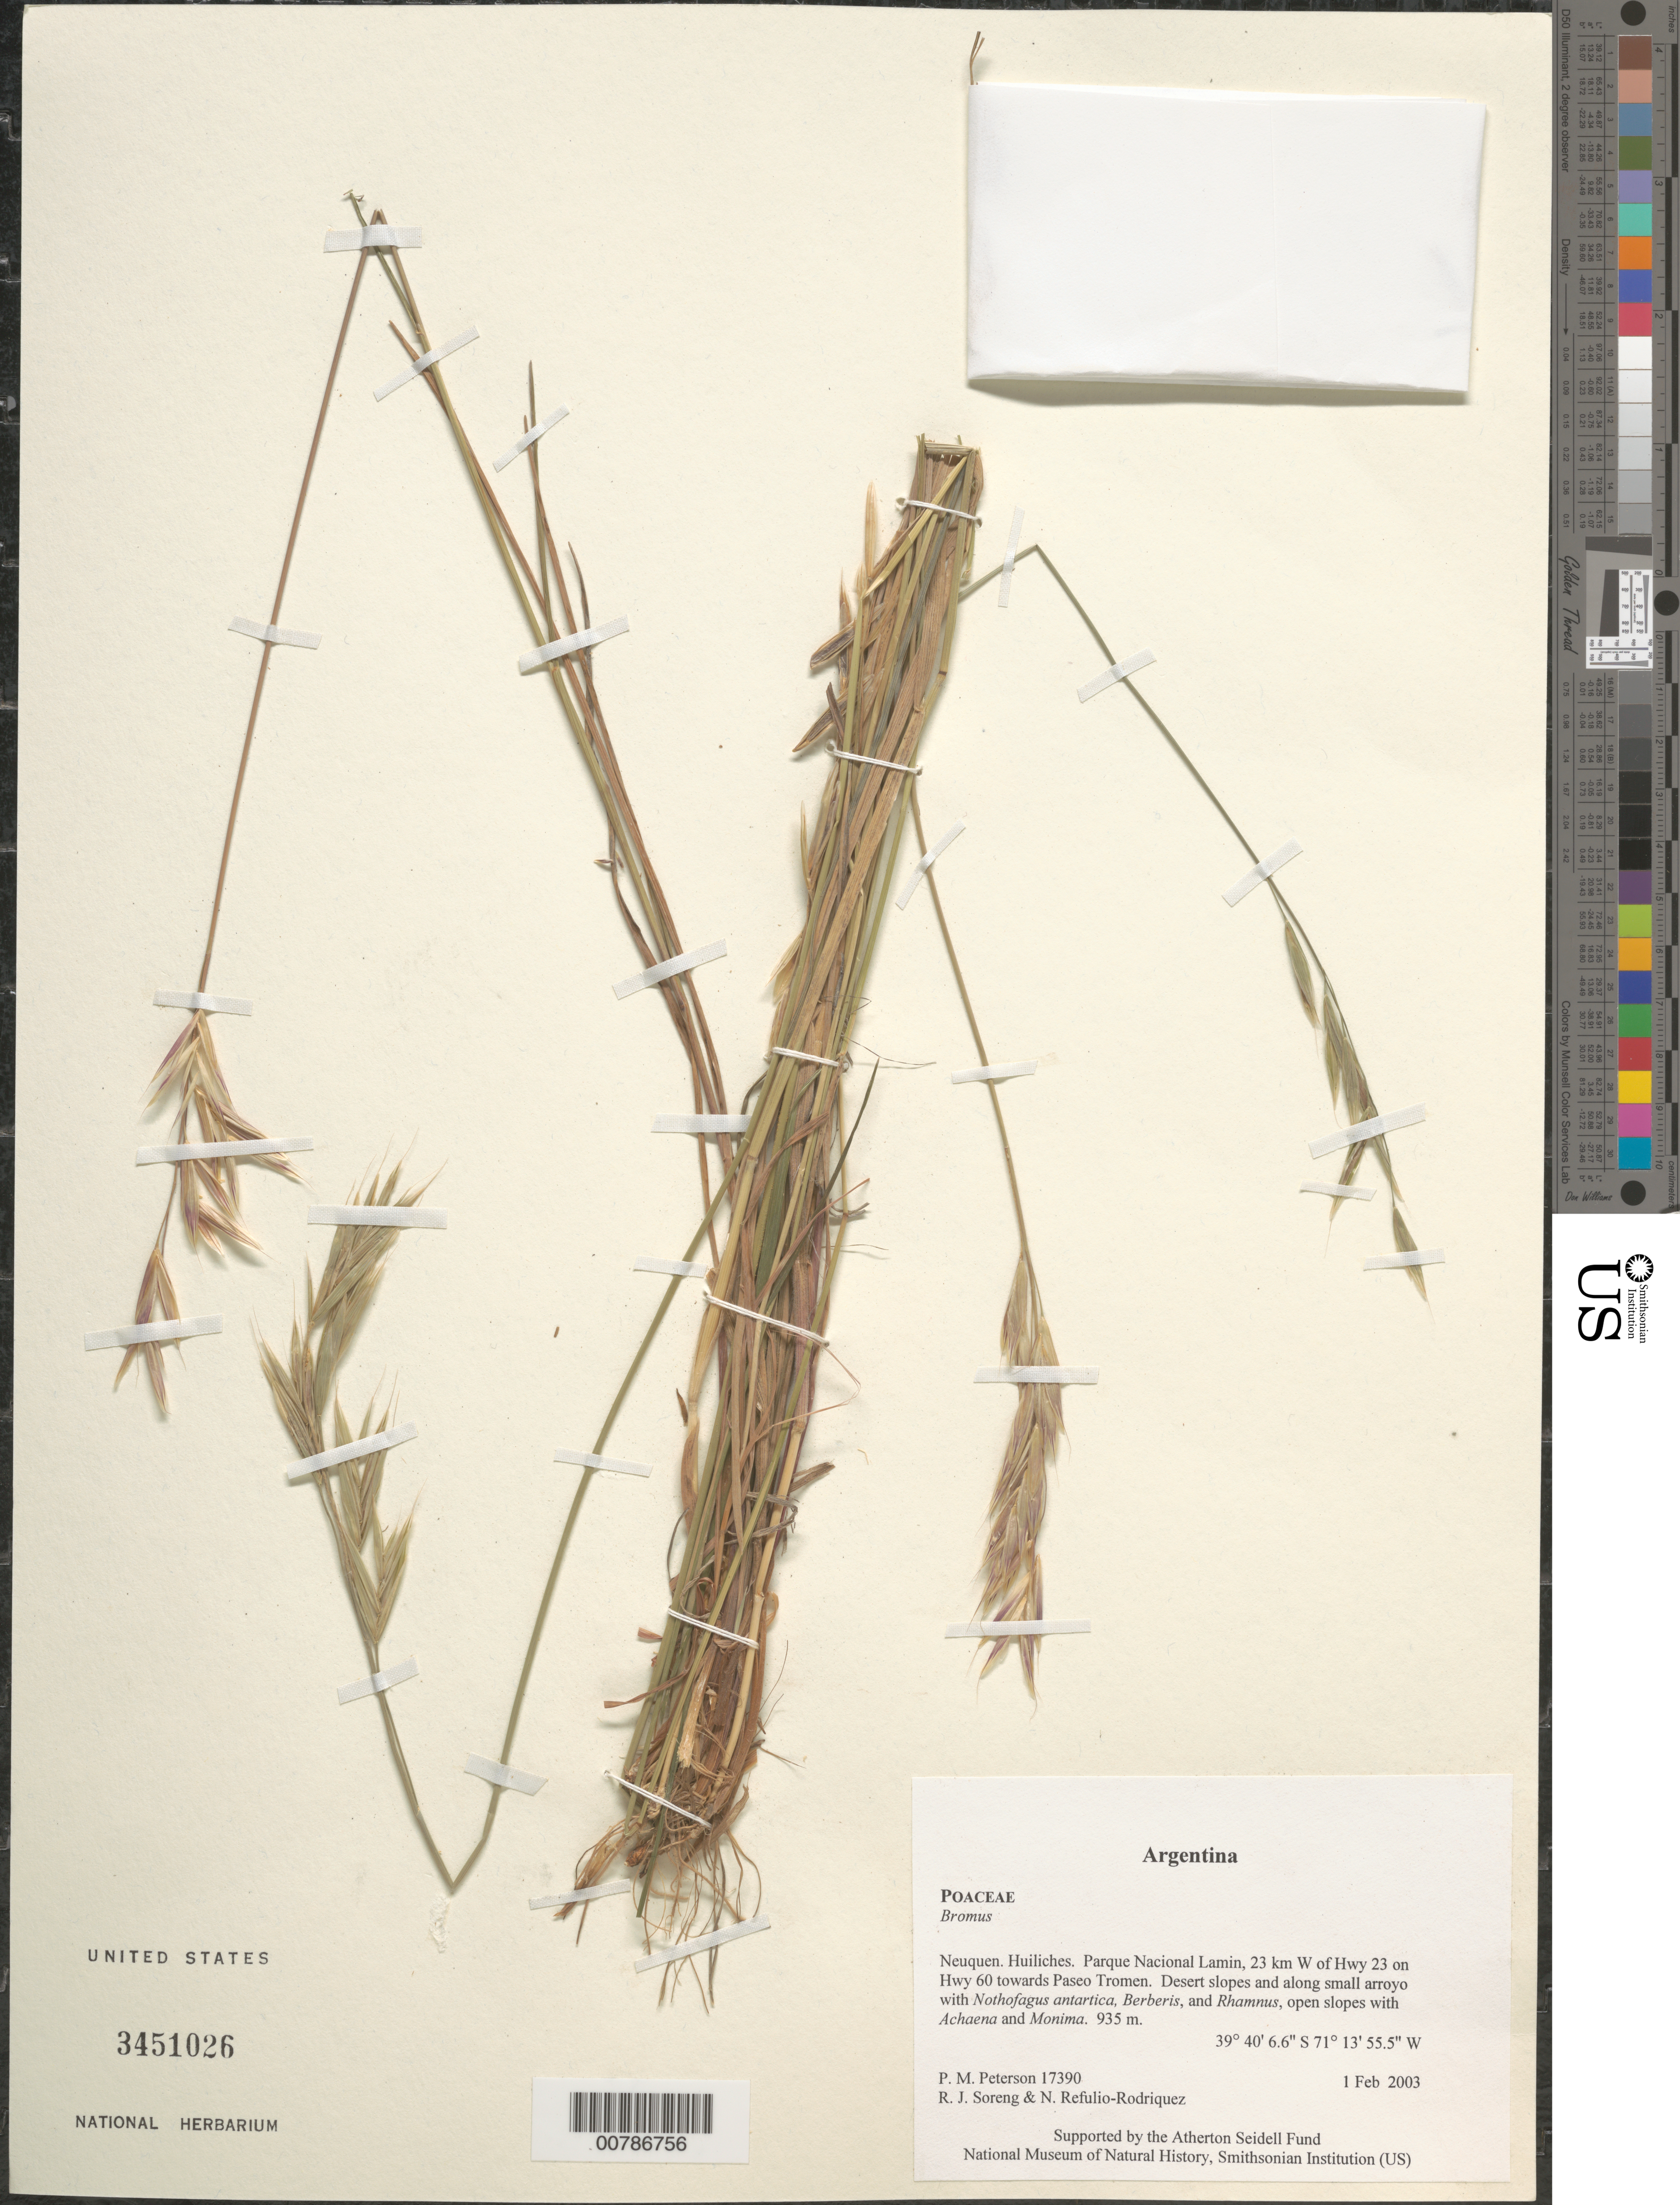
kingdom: Plantae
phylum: Tracheophyta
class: Liliopsida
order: Poales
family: Poaceae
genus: Bromus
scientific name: Bromus sp.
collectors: P. M. Peterson, R. J. Soreng & N. Refulio-Rodríguez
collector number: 17390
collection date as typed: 01 Feb 2003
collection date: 2003-02-01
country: Argentina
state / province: Neuquen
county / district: Huiliches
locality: Parque Nacional Lamin, 23 km W of Hwy 23 on Hwy 60 towards Paseo Tromen. Desert slopes and along small arroyo with Nothofagus antartica, Berberis, and Rhamnus, open slopes with Achaena and Monima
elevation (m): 935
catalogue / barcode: US 3451026